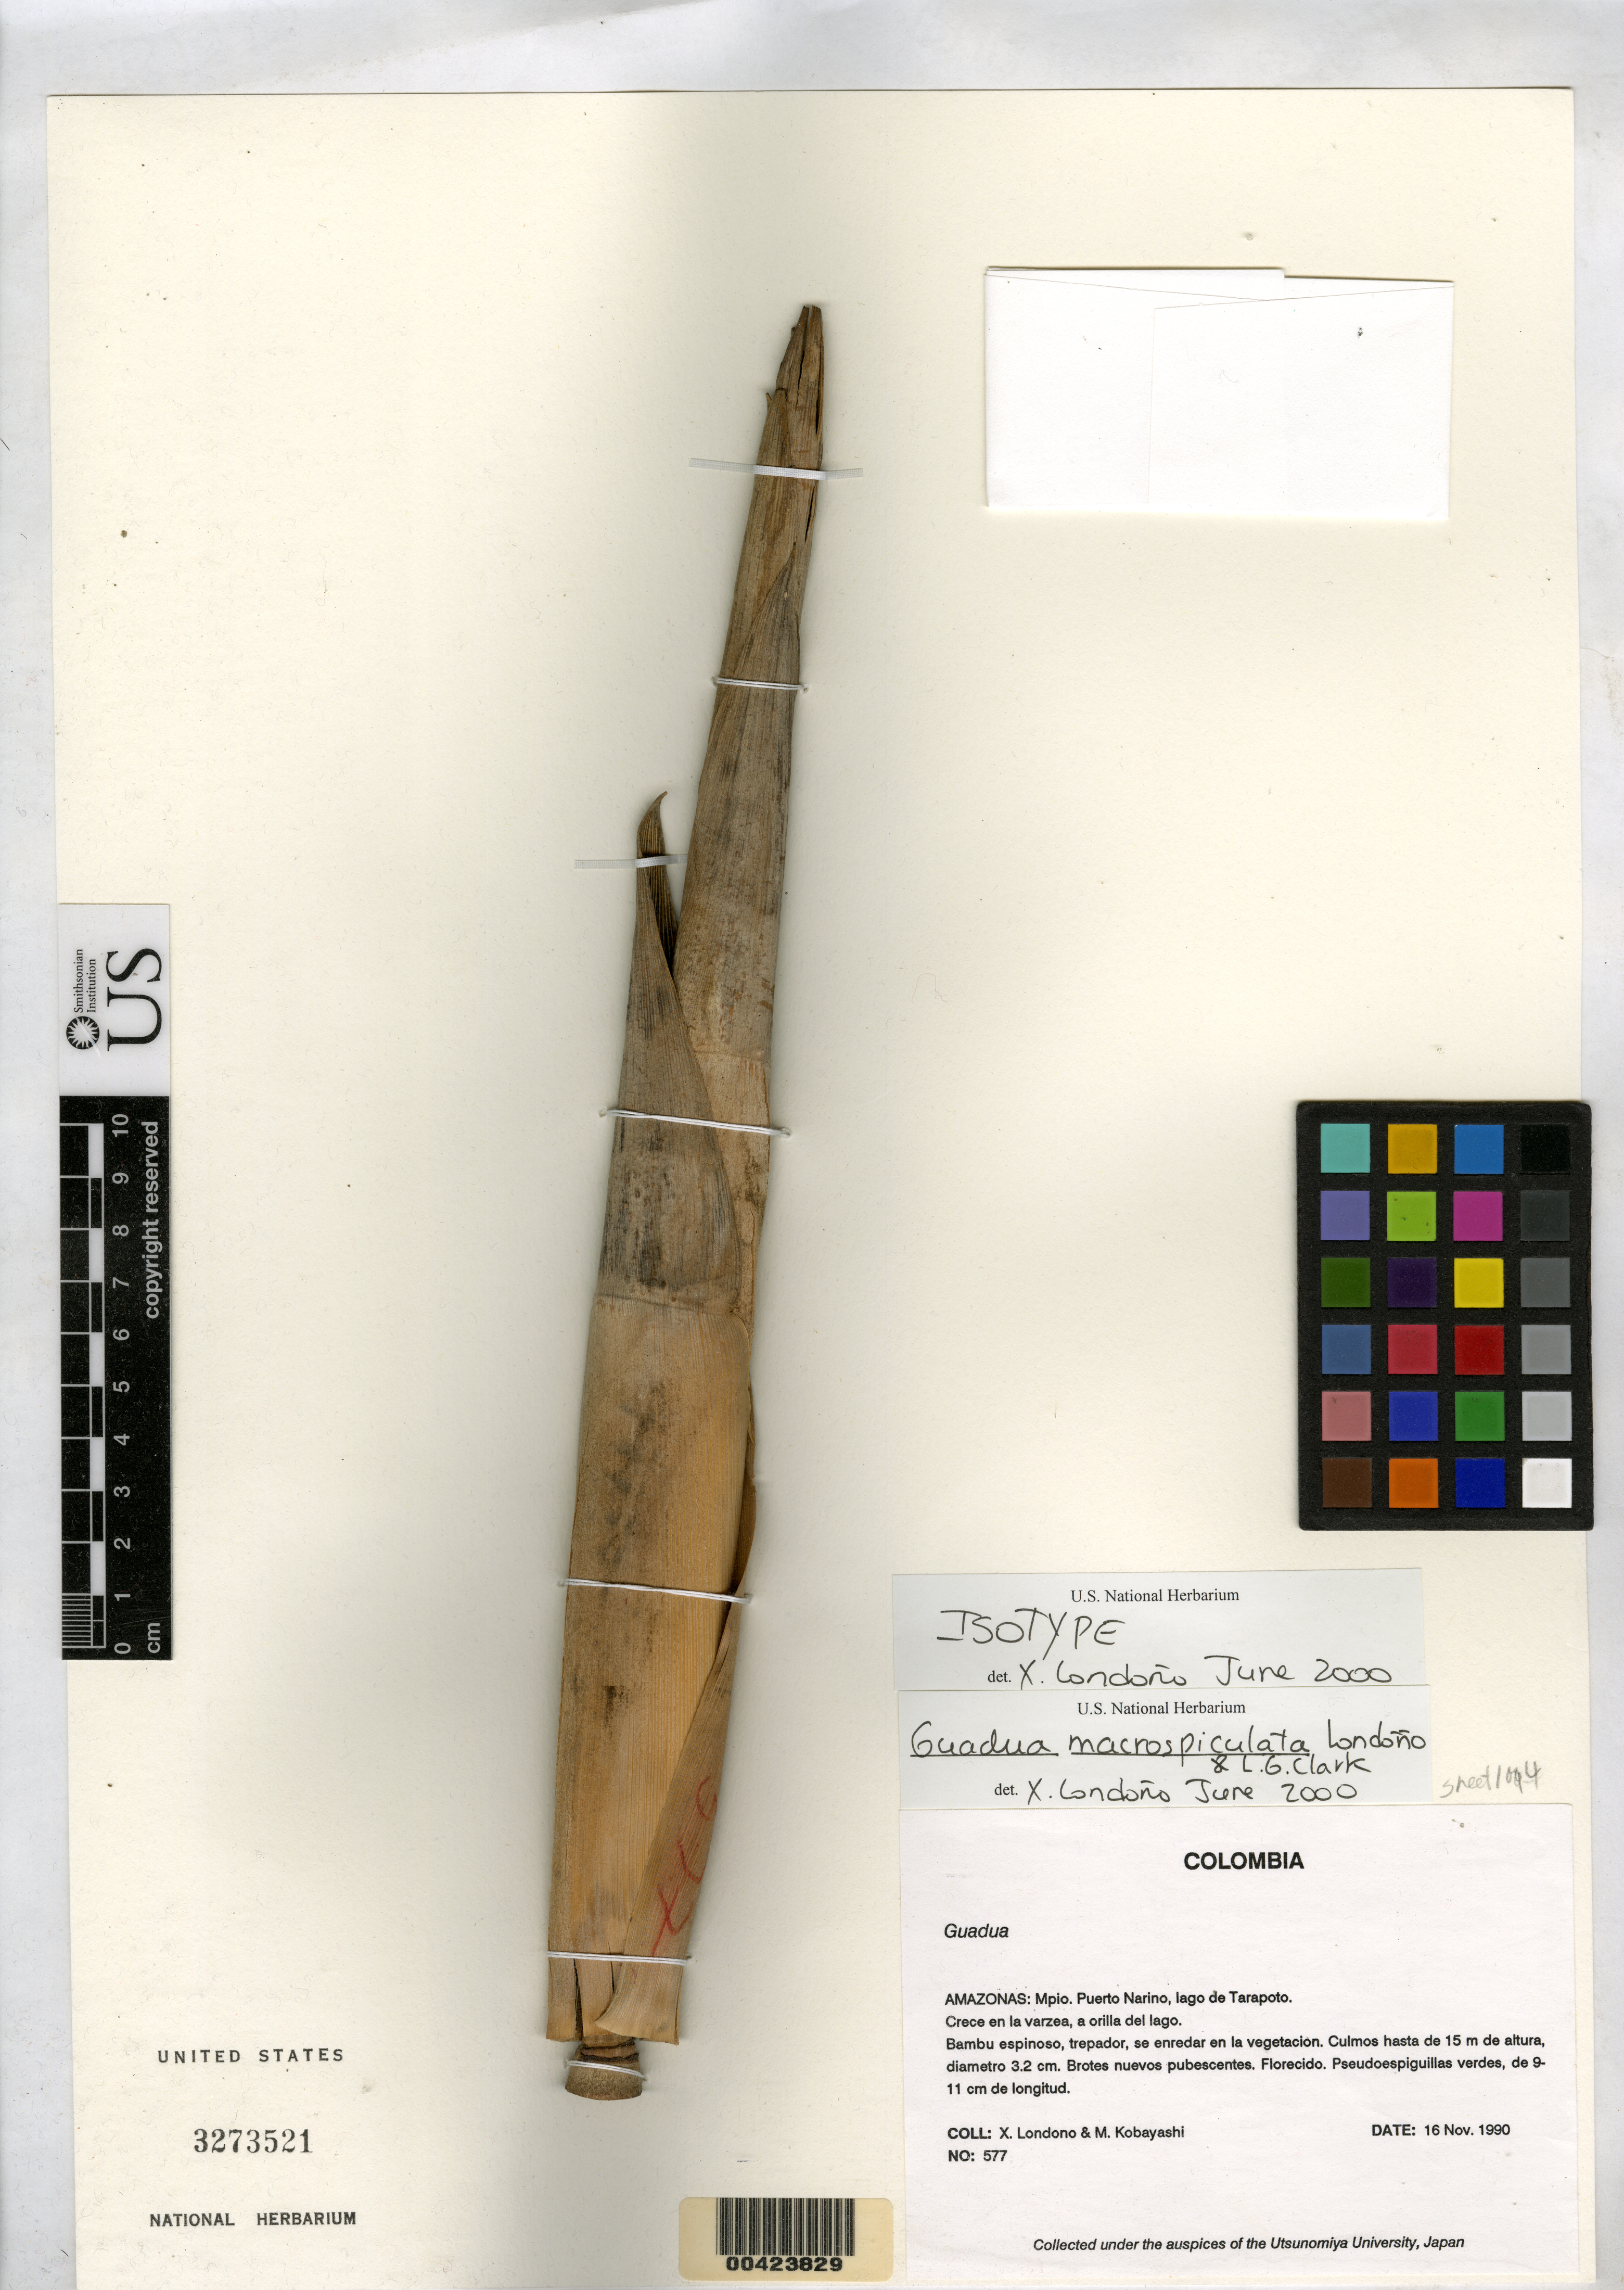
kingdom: Plantae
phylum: Tracheophyta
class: Liliopsida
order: Poales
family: Poaceae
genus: Guadua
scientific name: Guadua macrospiculata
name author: Londoño & L.G. Clark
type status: Isotype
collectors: X. Londoño & M. Kobayashi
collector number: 577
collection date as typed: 16 Nov 1990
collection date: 1990-11-16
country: Colombia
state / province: Amazônas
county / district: Puerto Nariño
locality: Lago de Tarapoto.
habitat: crece en varzea, a orilla del lago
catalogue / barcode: US 3273521